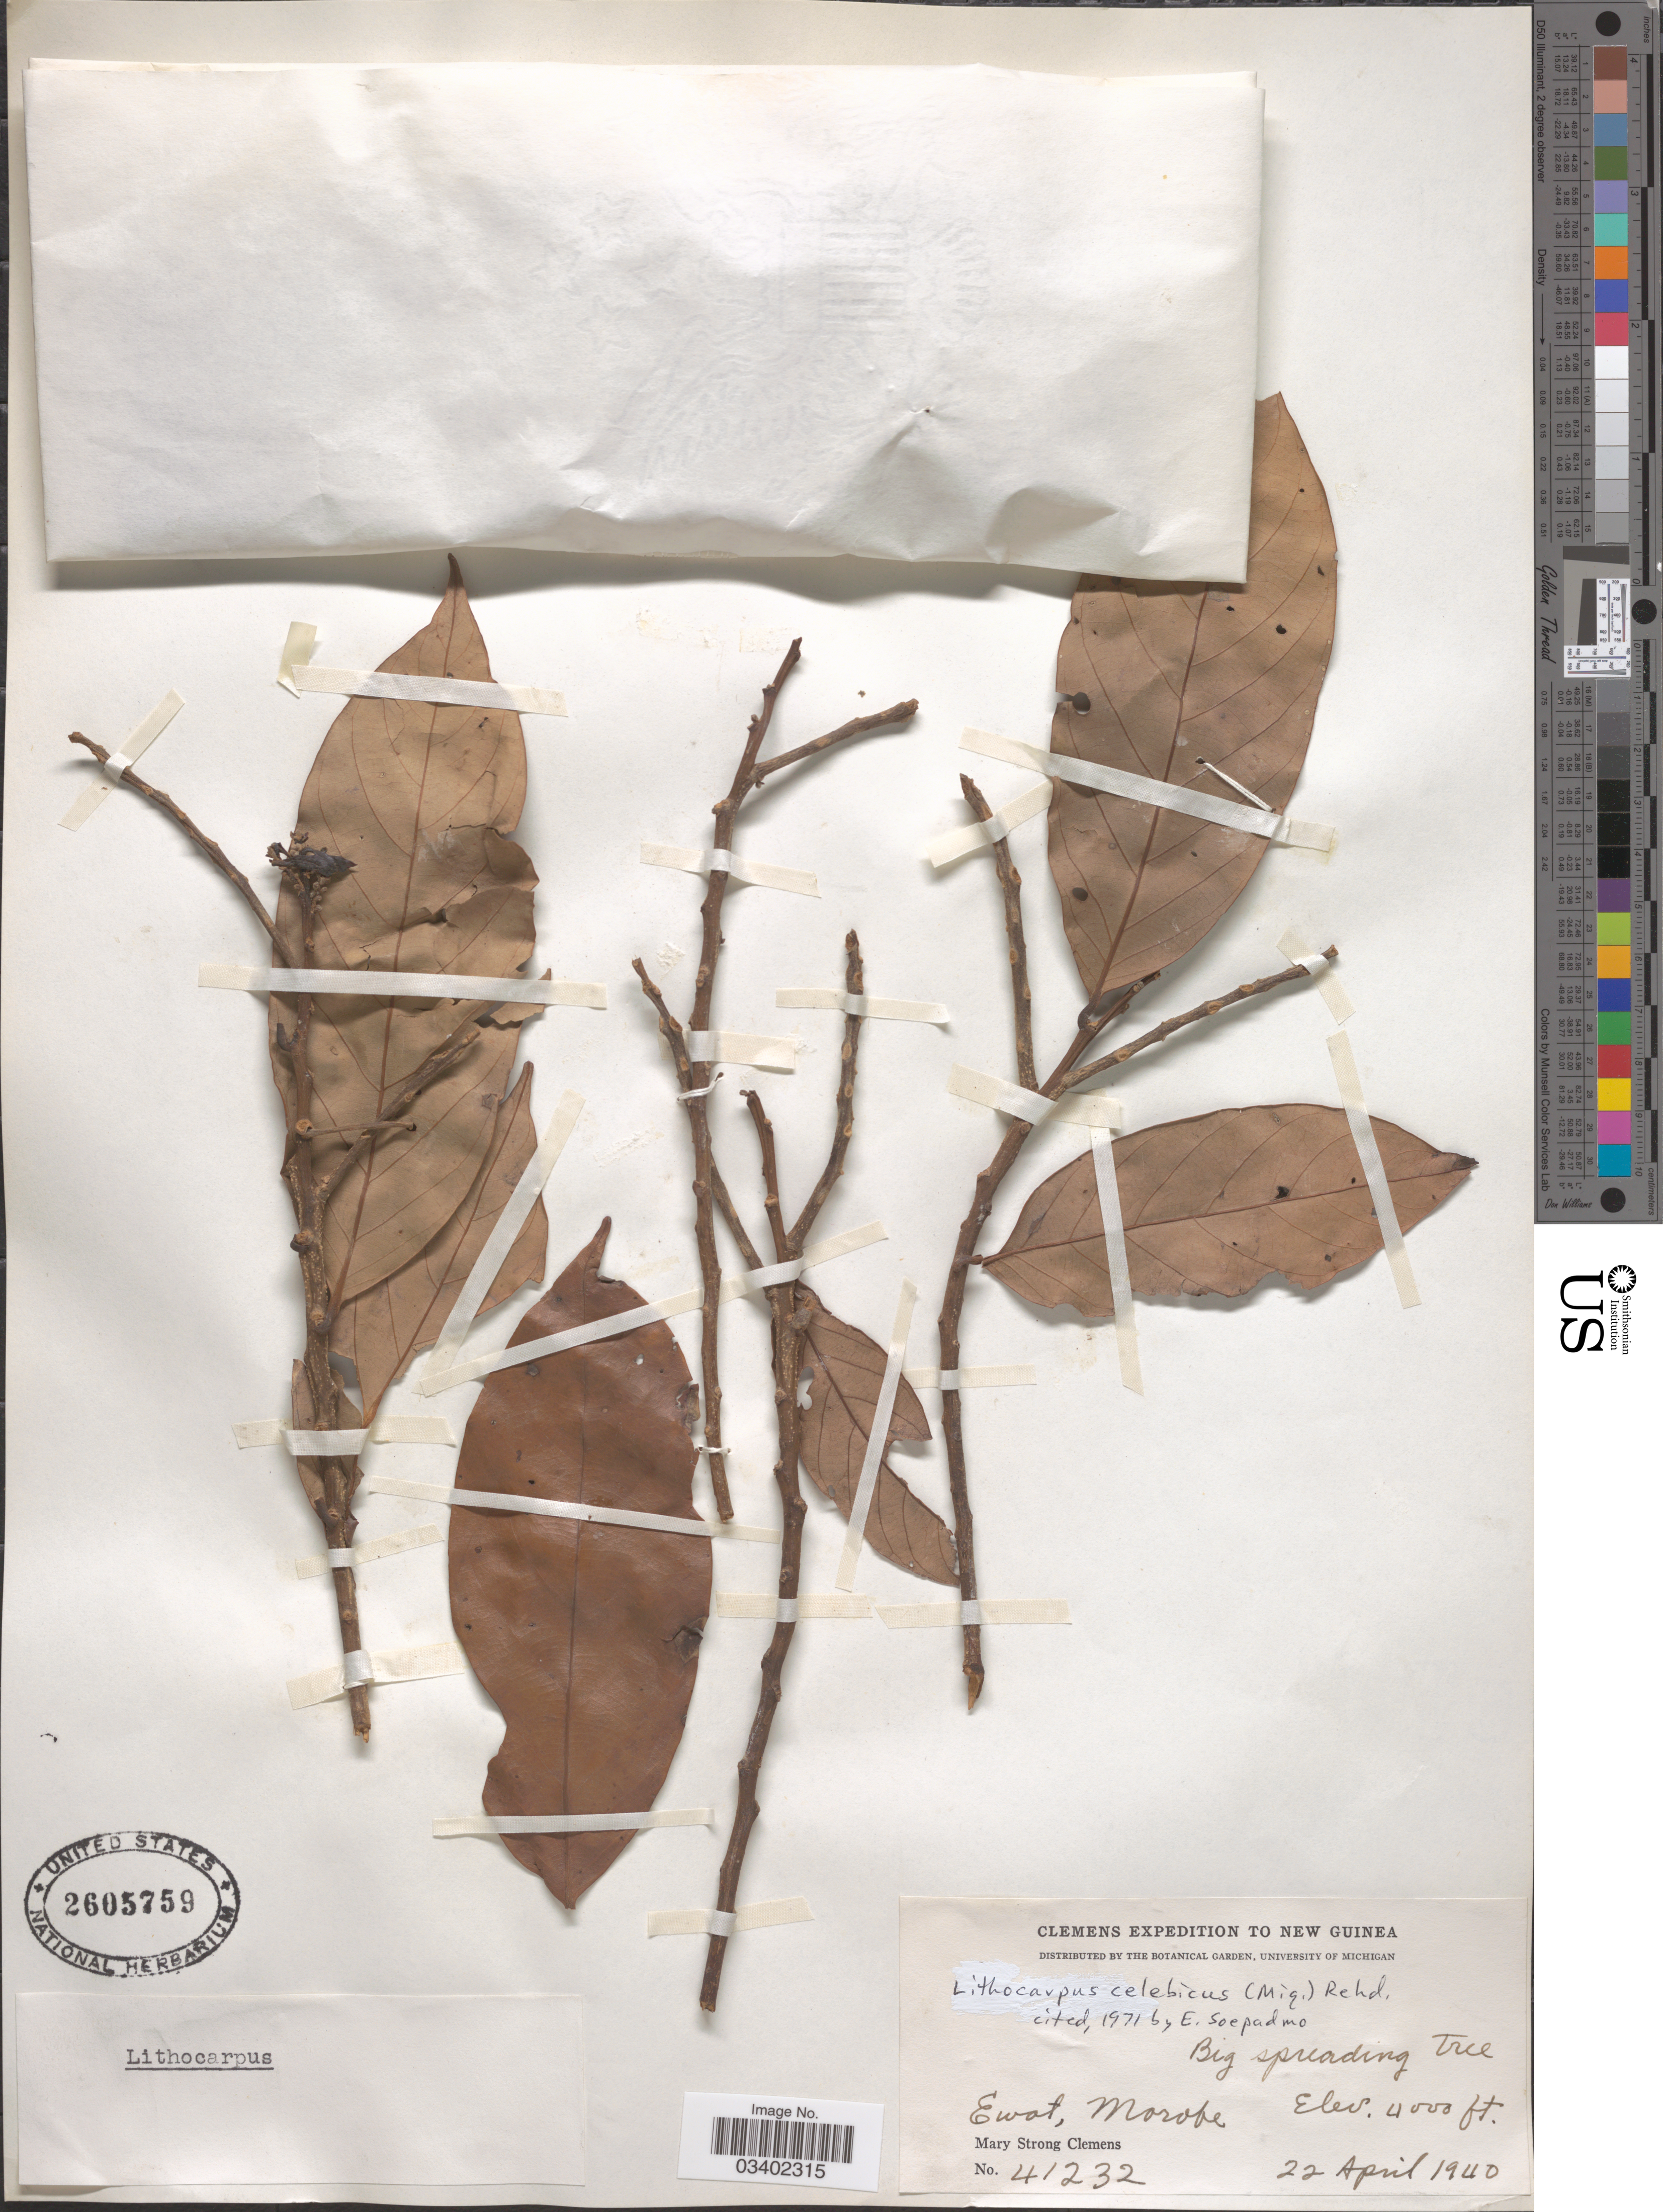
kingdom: Plantae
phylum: Tracheophyta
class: Magnoliopsida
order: Fagales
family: Fagaceae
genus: Lithocarpus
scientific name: Lithocarpus celebicus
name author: (Miq.) Rehder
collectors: M. S. Clemens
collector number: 41232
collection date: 1940-04-22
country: Papua New Guinea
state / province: Morobe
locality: New Guinea. Ewat.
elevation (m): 1219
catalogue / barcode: US 2605759